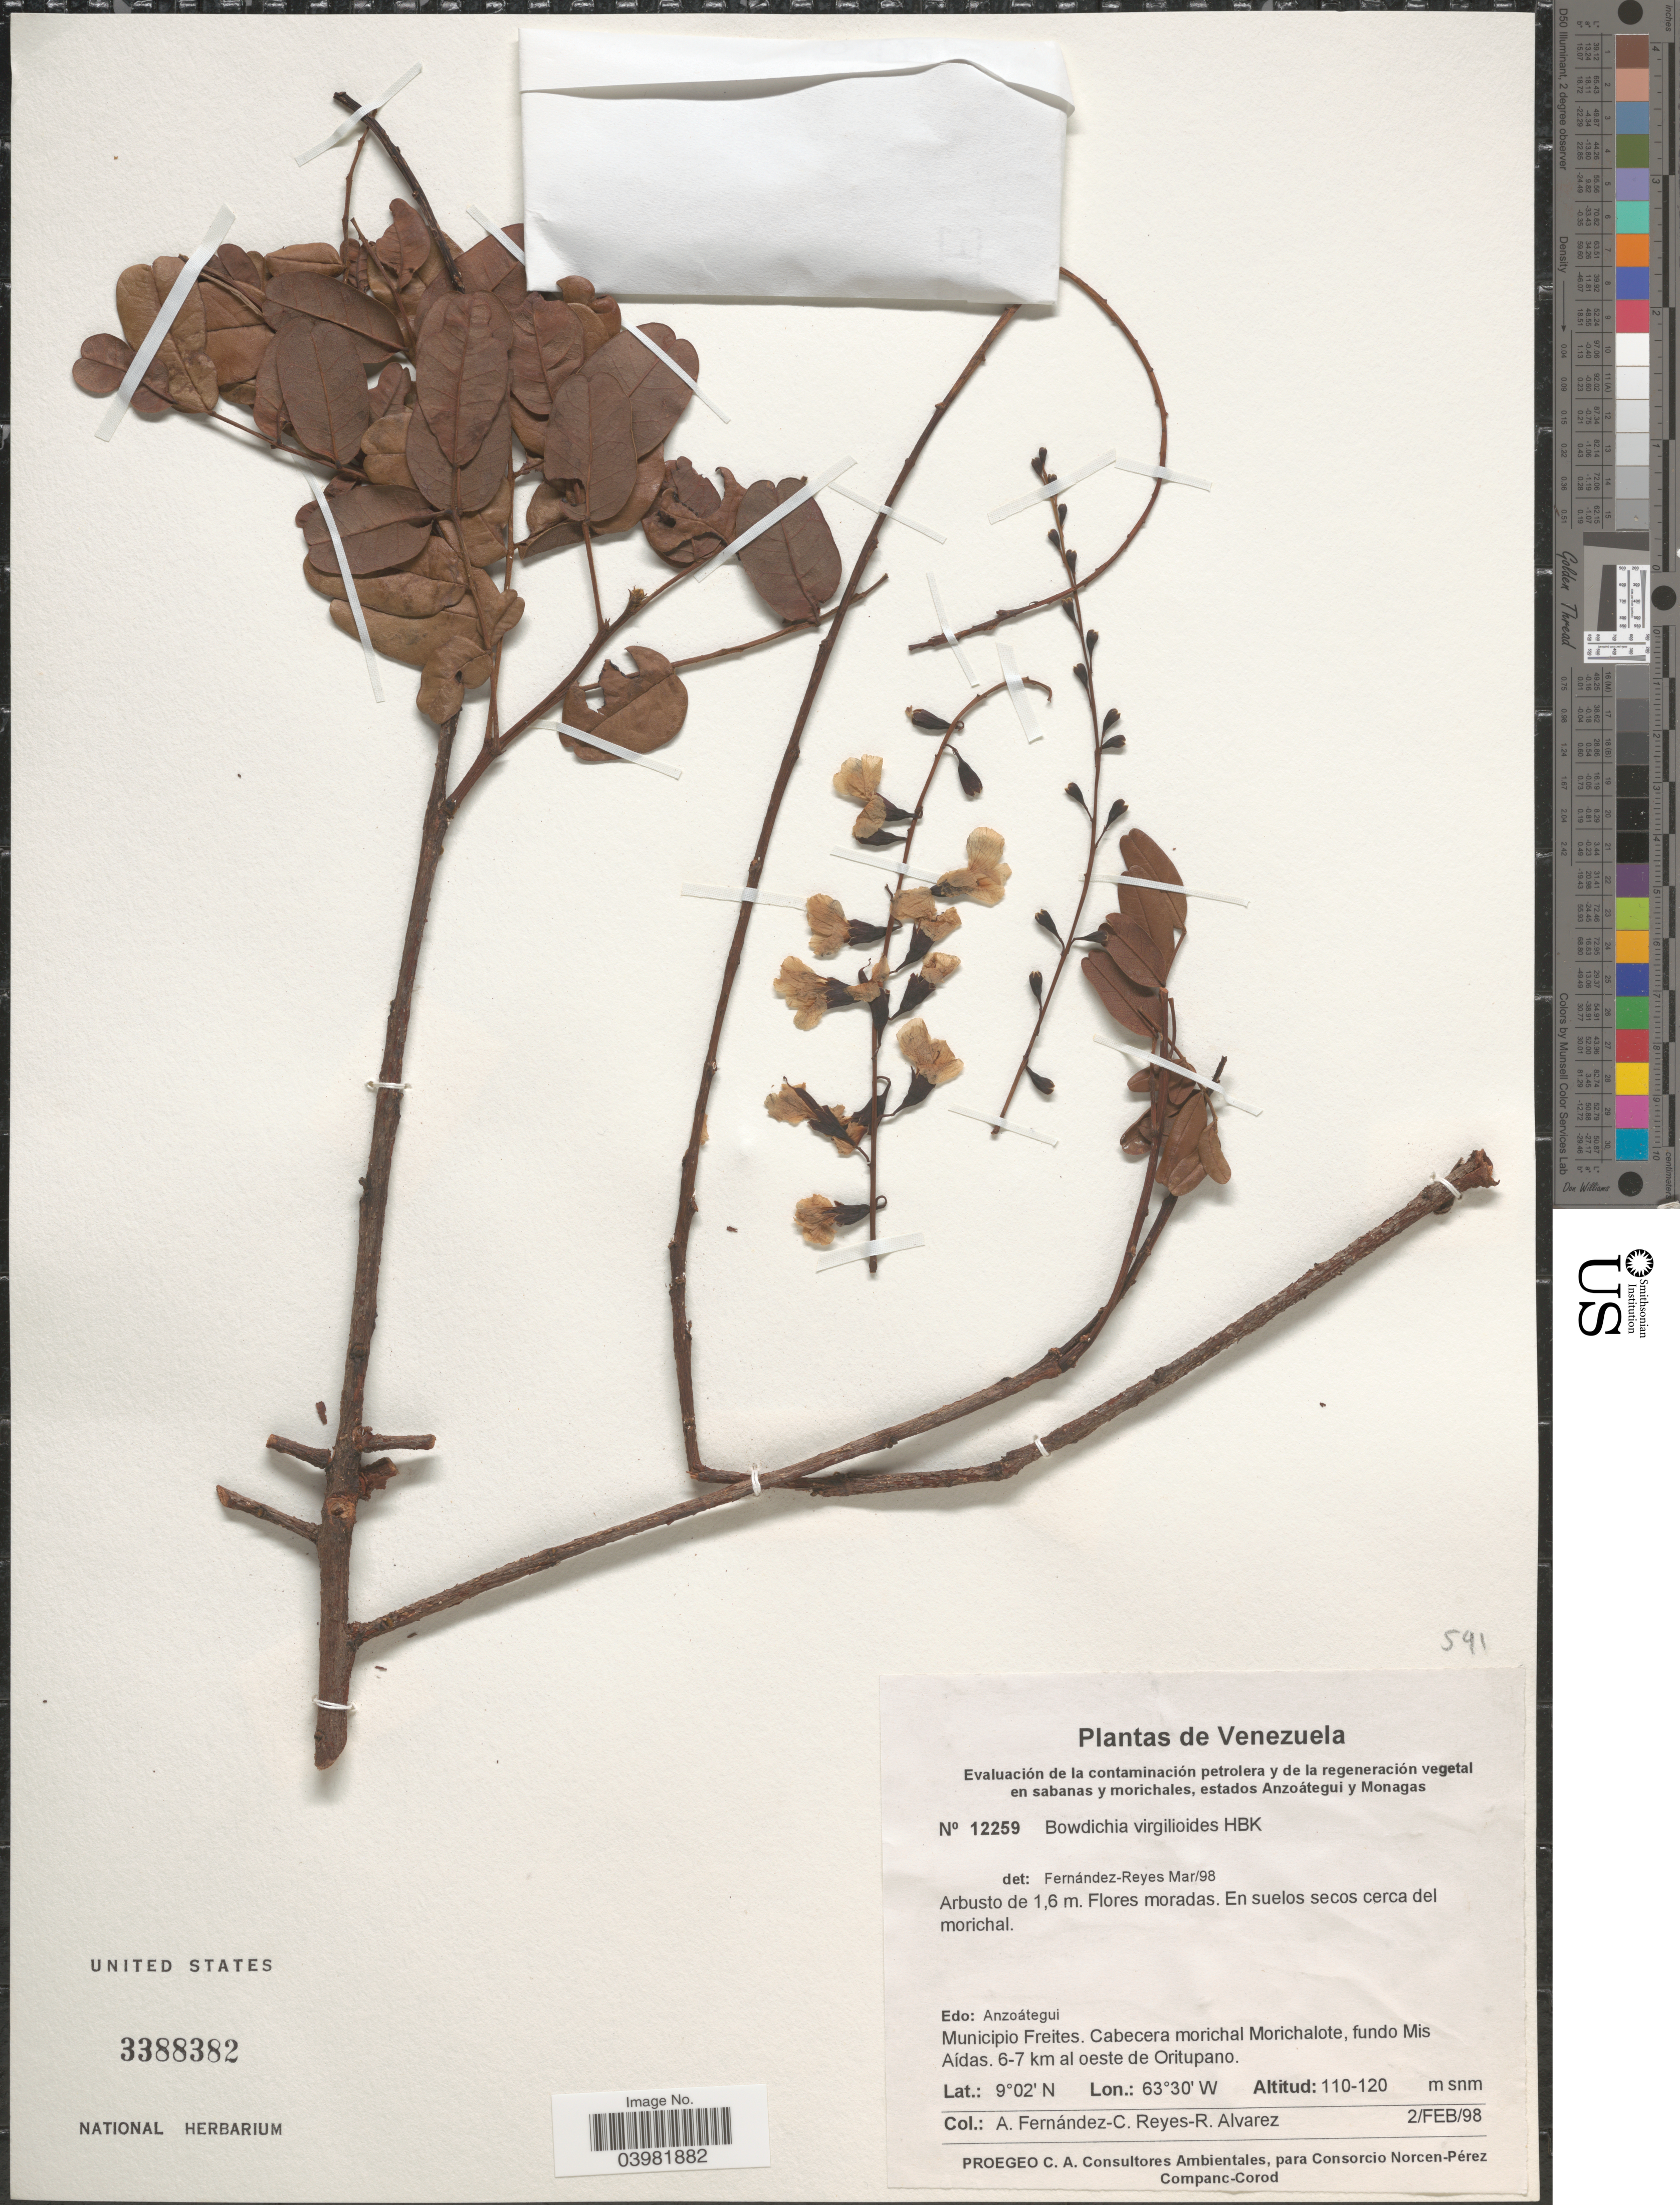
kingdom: Plantae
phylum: Tracheophyta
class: Magnoliopsida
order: Fabales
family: Fabaceae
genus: Bowdichia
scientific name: Bowdichia virgilioides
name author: Kunth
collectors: Á. Fernández, C. Reyes & R. Álvarez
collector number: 12259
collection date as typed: Transcribed d/m/y: 2/2/98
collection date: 1998-02-02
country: Venezuela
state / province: Anzoategui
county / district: Pedro Maria Freites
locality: Municipio Freites. Cabecera morichal Morichalote, fundo Mis Aídas. 6-7 km al oeste de Oritupano.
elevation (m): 110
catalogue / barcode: US 3388382